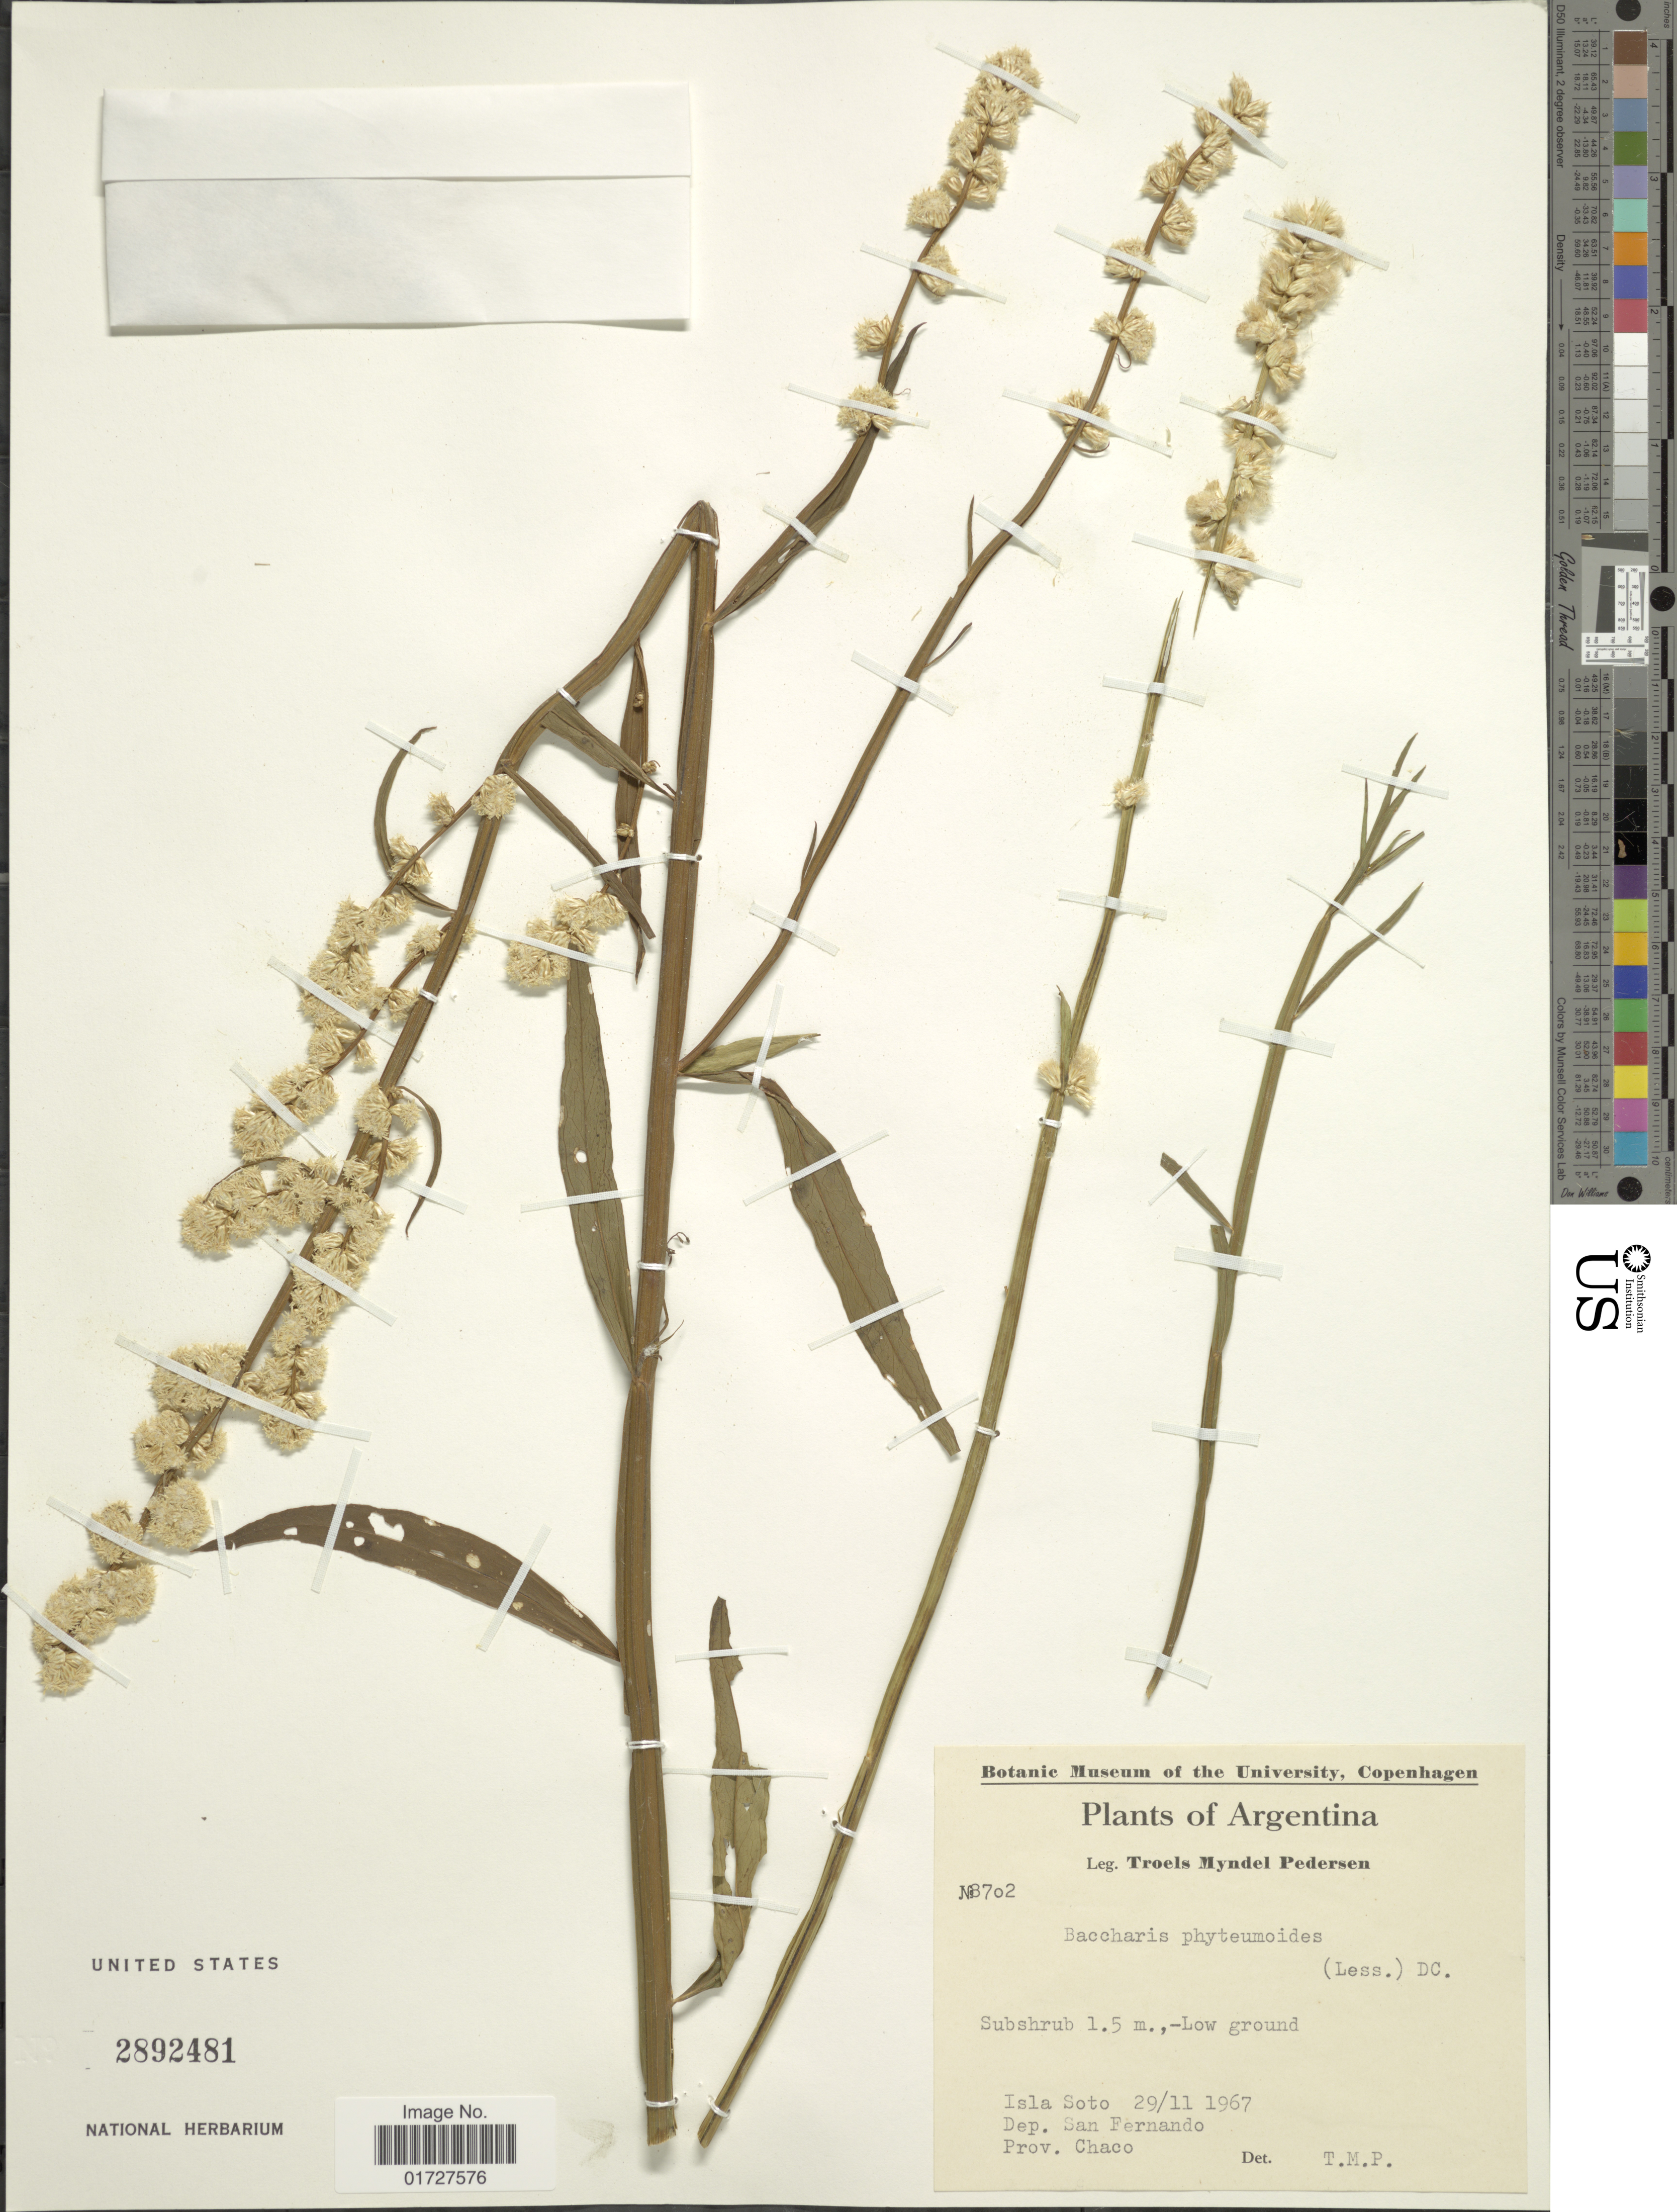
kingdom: Plantae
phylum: Tracheophyta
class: Magnoliopsida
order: Asterales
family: Asteraceae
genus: Baccharis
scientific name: Baccharis phyteumoides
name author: (Less.) DC.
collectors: T. Pederson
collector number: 8702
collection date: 1967-11-29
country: Argentina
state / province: Chaco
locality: Isla Soto, Dep. San Fernando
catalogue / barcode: US 2892481